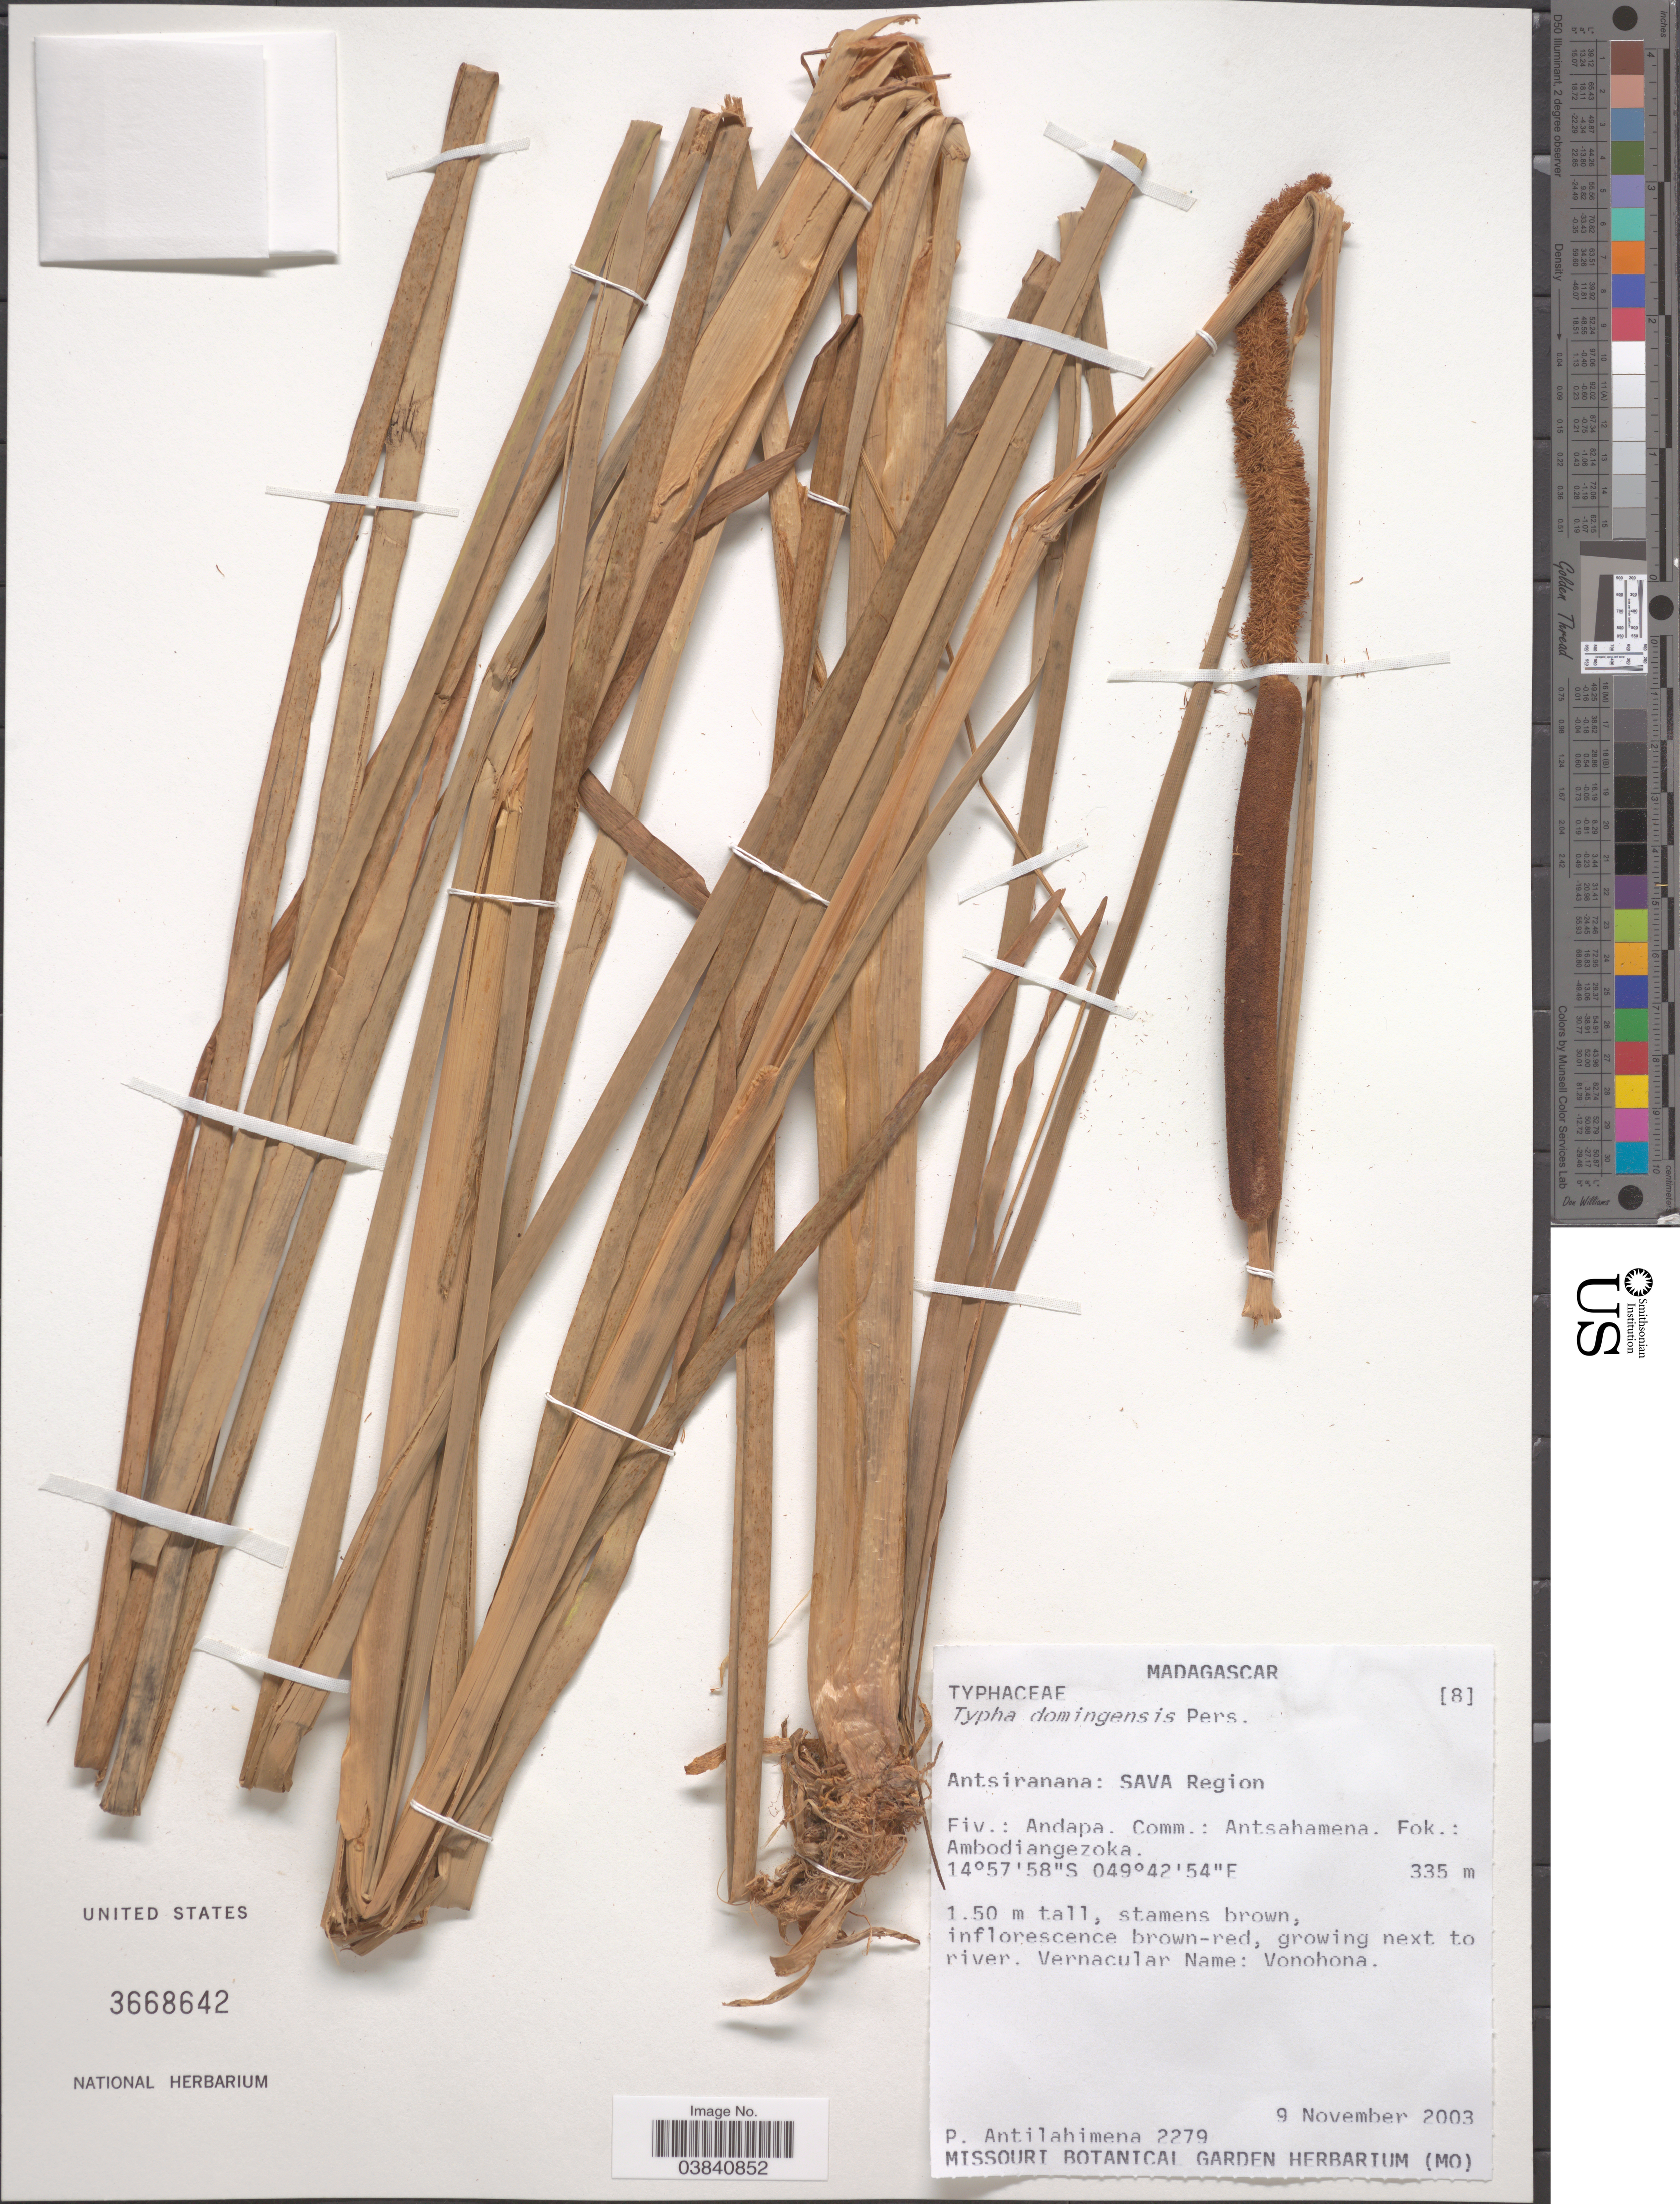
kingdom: Plantae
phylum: Tracheophyta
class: Liliopsida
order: Poales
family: Typhaceae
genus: Typha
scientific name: Typha domingensis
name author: Pers.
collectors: P. Antilahimena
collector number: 2279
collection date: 2003-11-09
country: Madagascar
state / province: Sava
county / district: Andapa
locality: Antsiranana: SAVA Region. Fiv.: Andapa. Comm.: Antsahamena. Fok.: Ambodiangezoka.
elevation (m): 335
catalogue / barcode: US 3668642